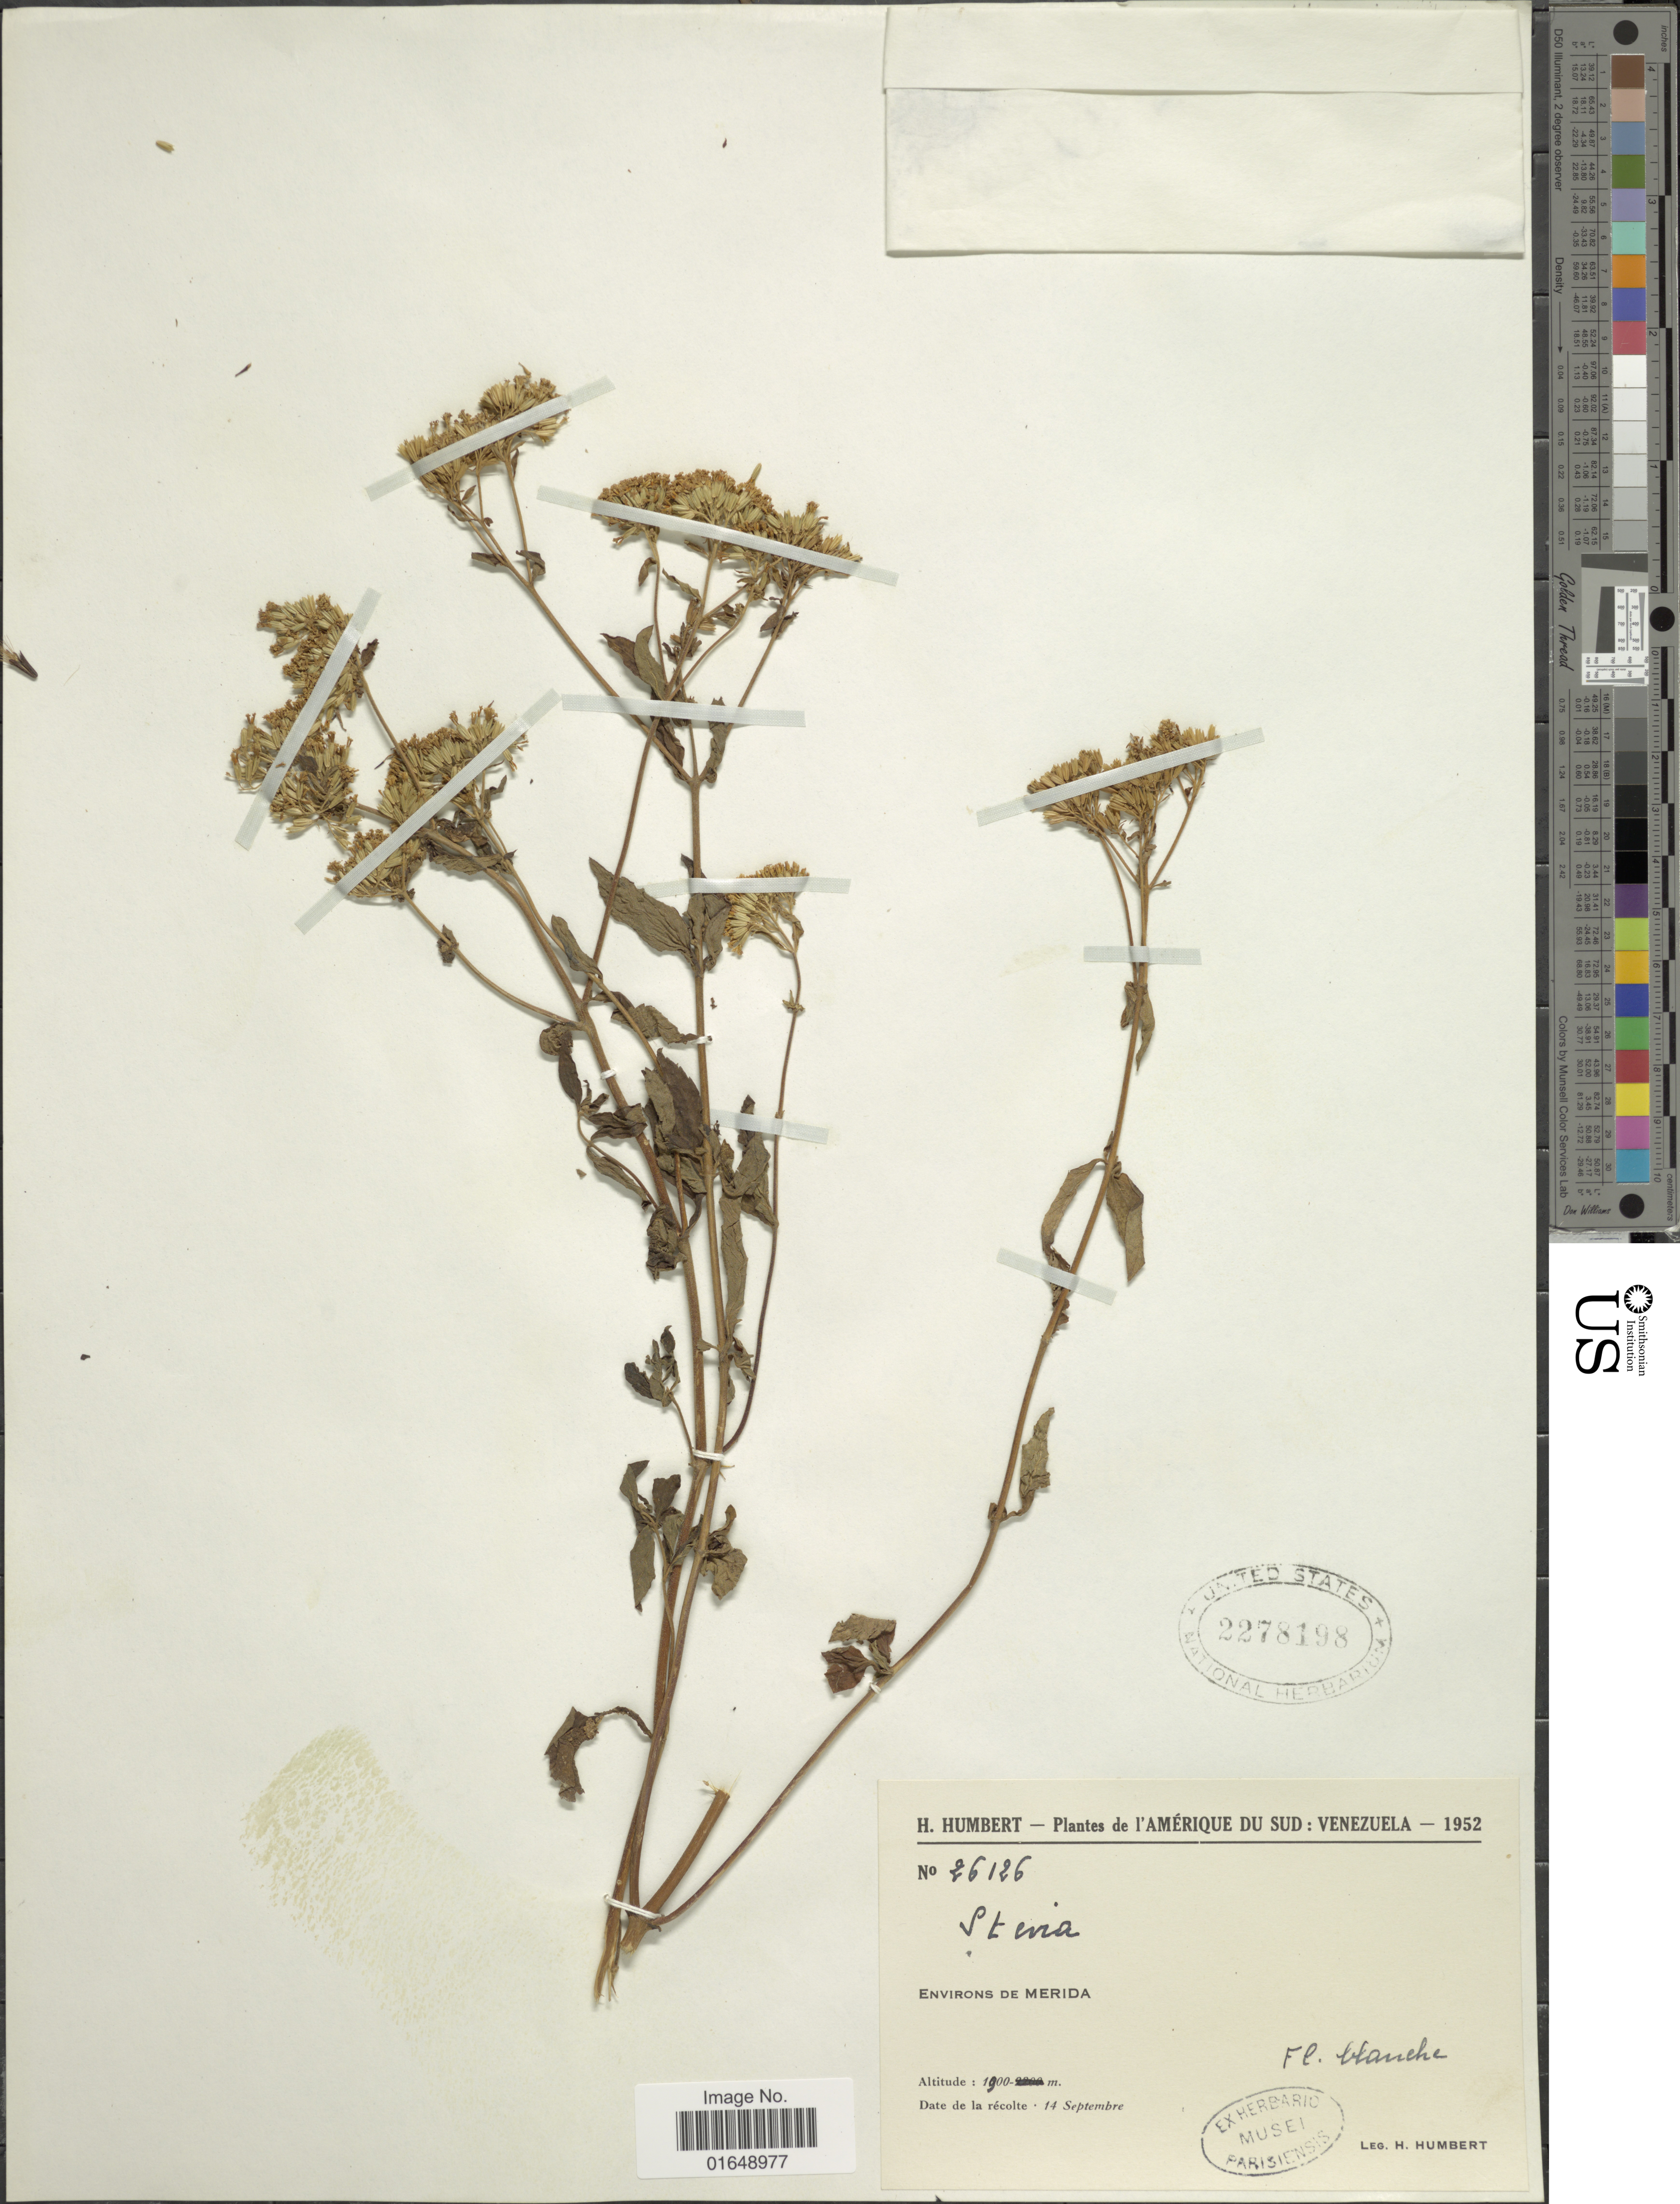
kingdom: Plantae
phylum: Tracheophyta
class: Magnoliopsida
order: Asterales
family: Asteraceae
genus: Stevia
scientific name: Stevia sp.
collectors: H. Humbert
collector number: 26126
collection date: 1952-09-14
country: Venezuela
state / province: Mérida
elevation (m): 1900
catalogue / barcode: US 2278198